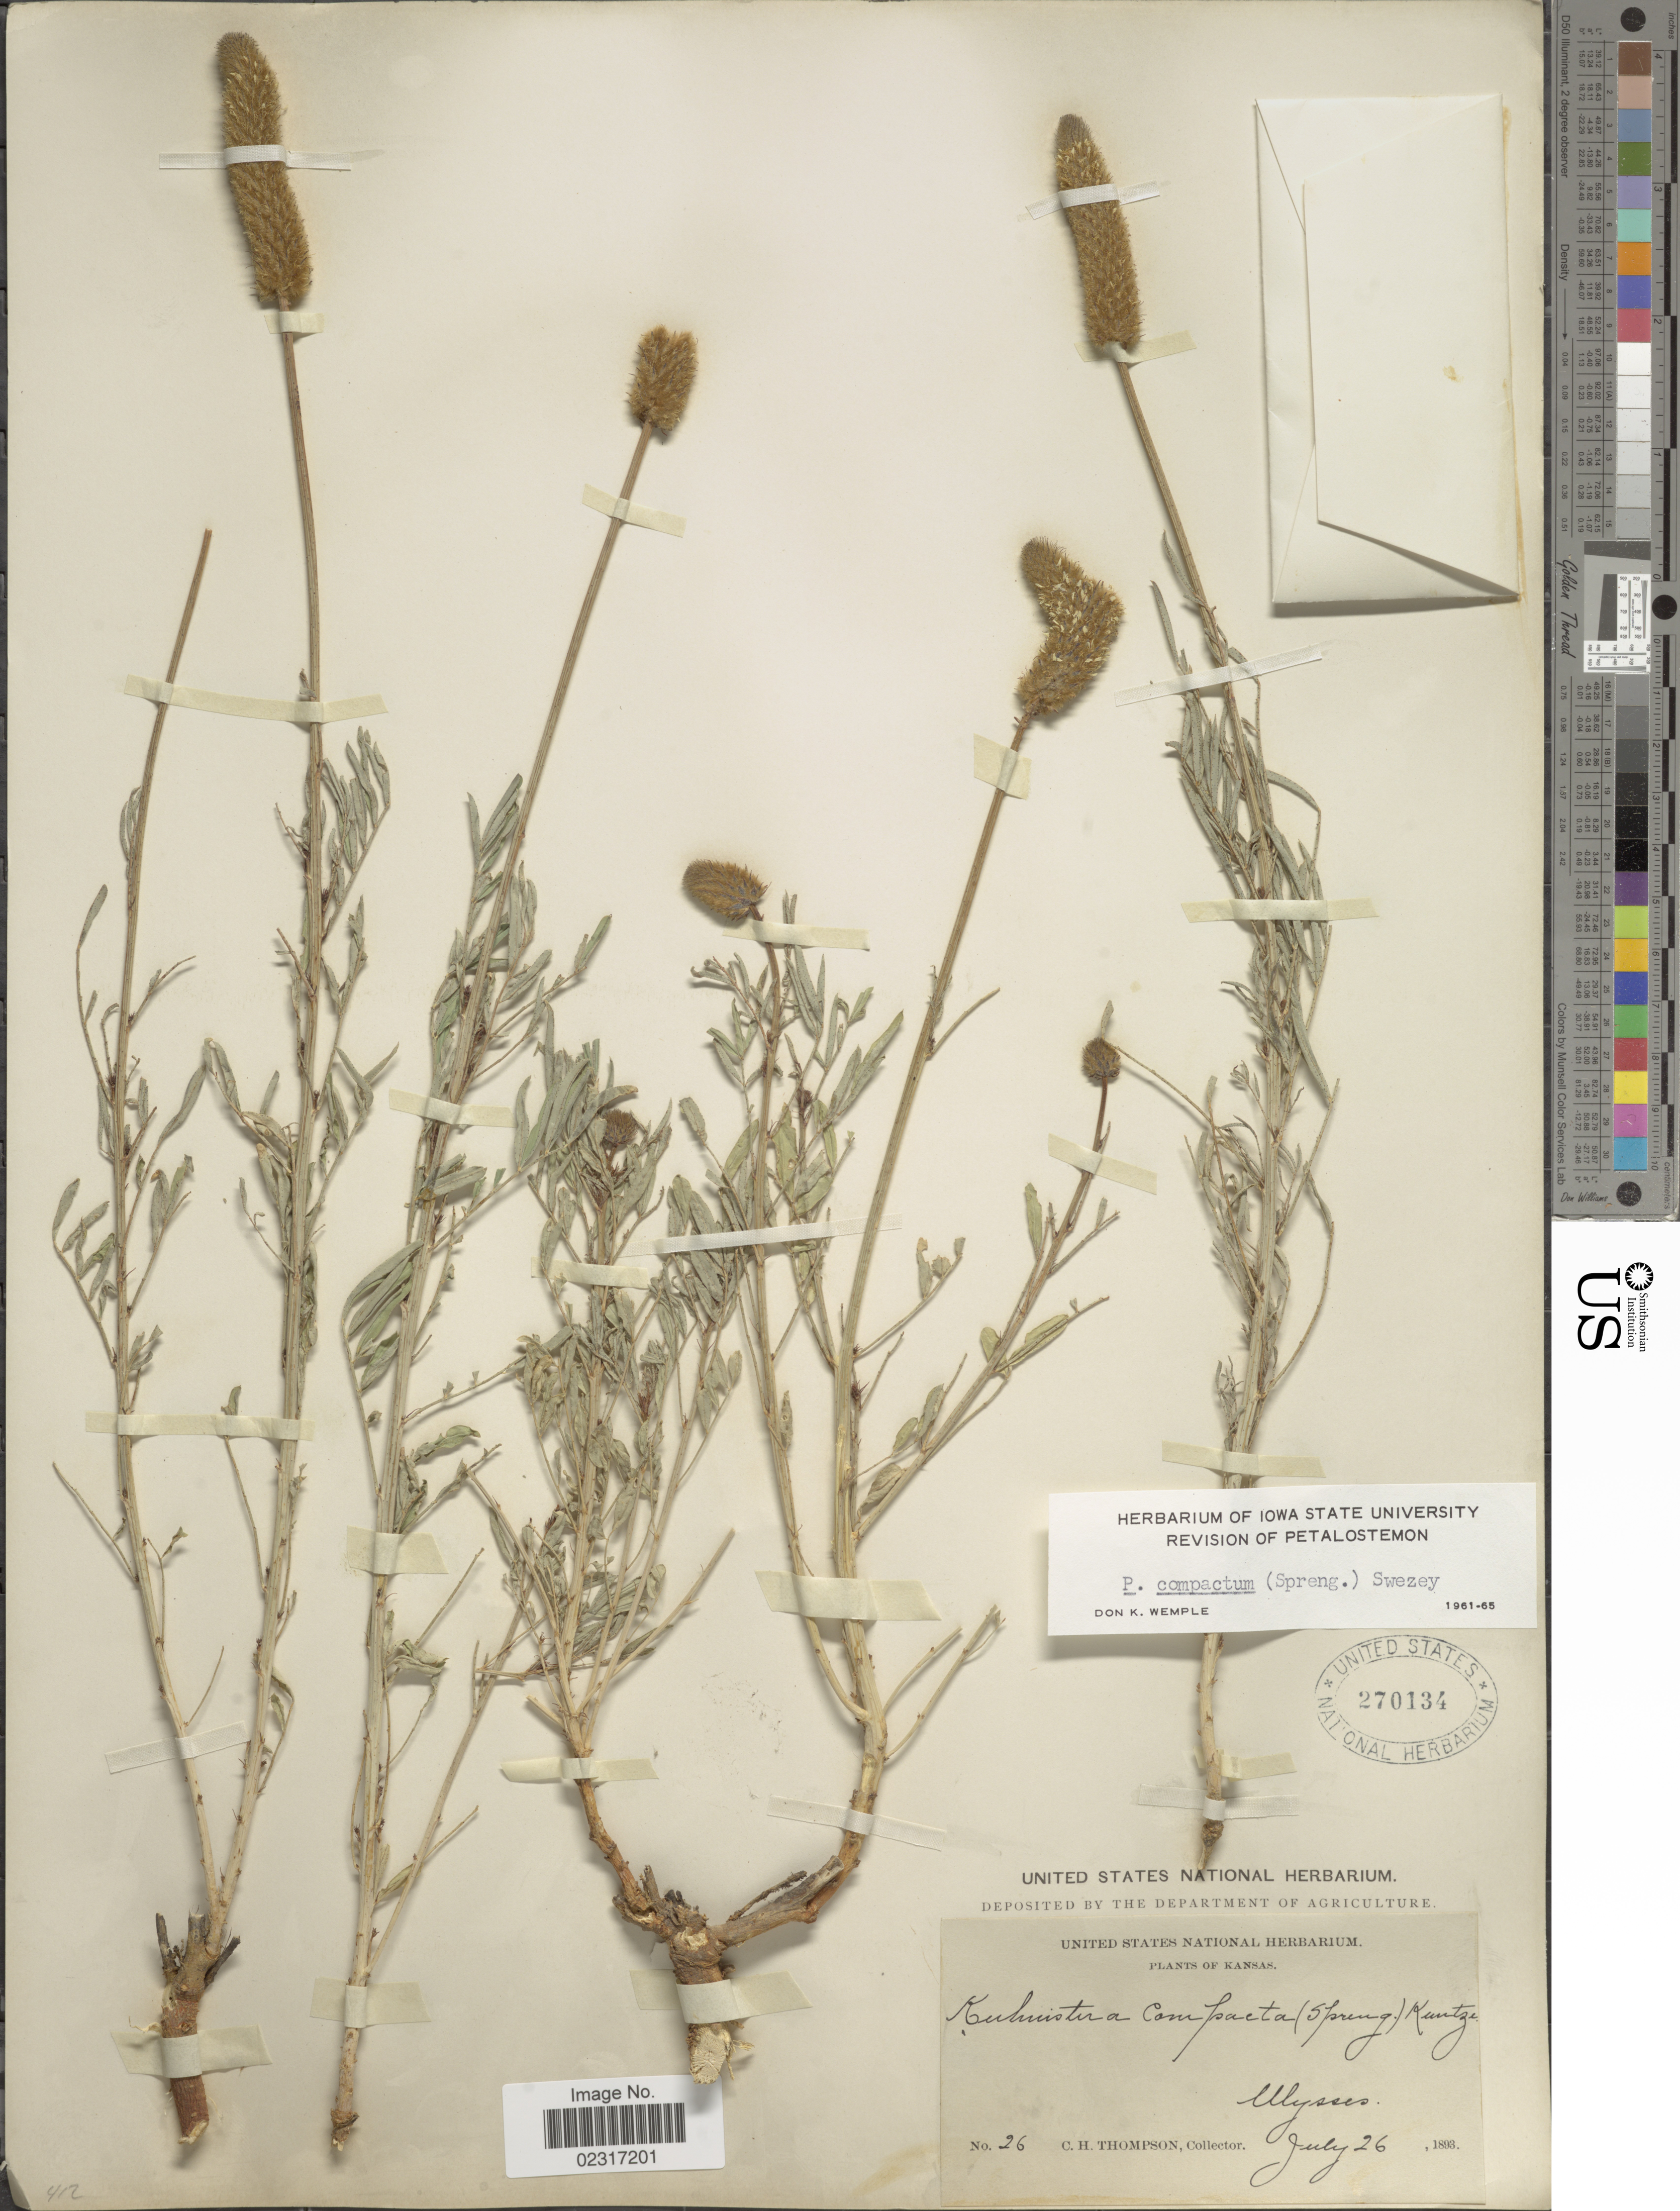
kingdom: Plantae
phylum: Tracheophyta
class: Magnoliopsida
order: Fabales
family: Fabaceae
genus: Dalea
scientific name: Dalea compacta var. pubescens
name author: (A. Gray) Barneby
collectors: C. H. Thompson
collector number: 26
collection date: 1803-07-26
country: United States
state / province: Kansas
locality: Ulysses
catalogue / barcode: US 270134